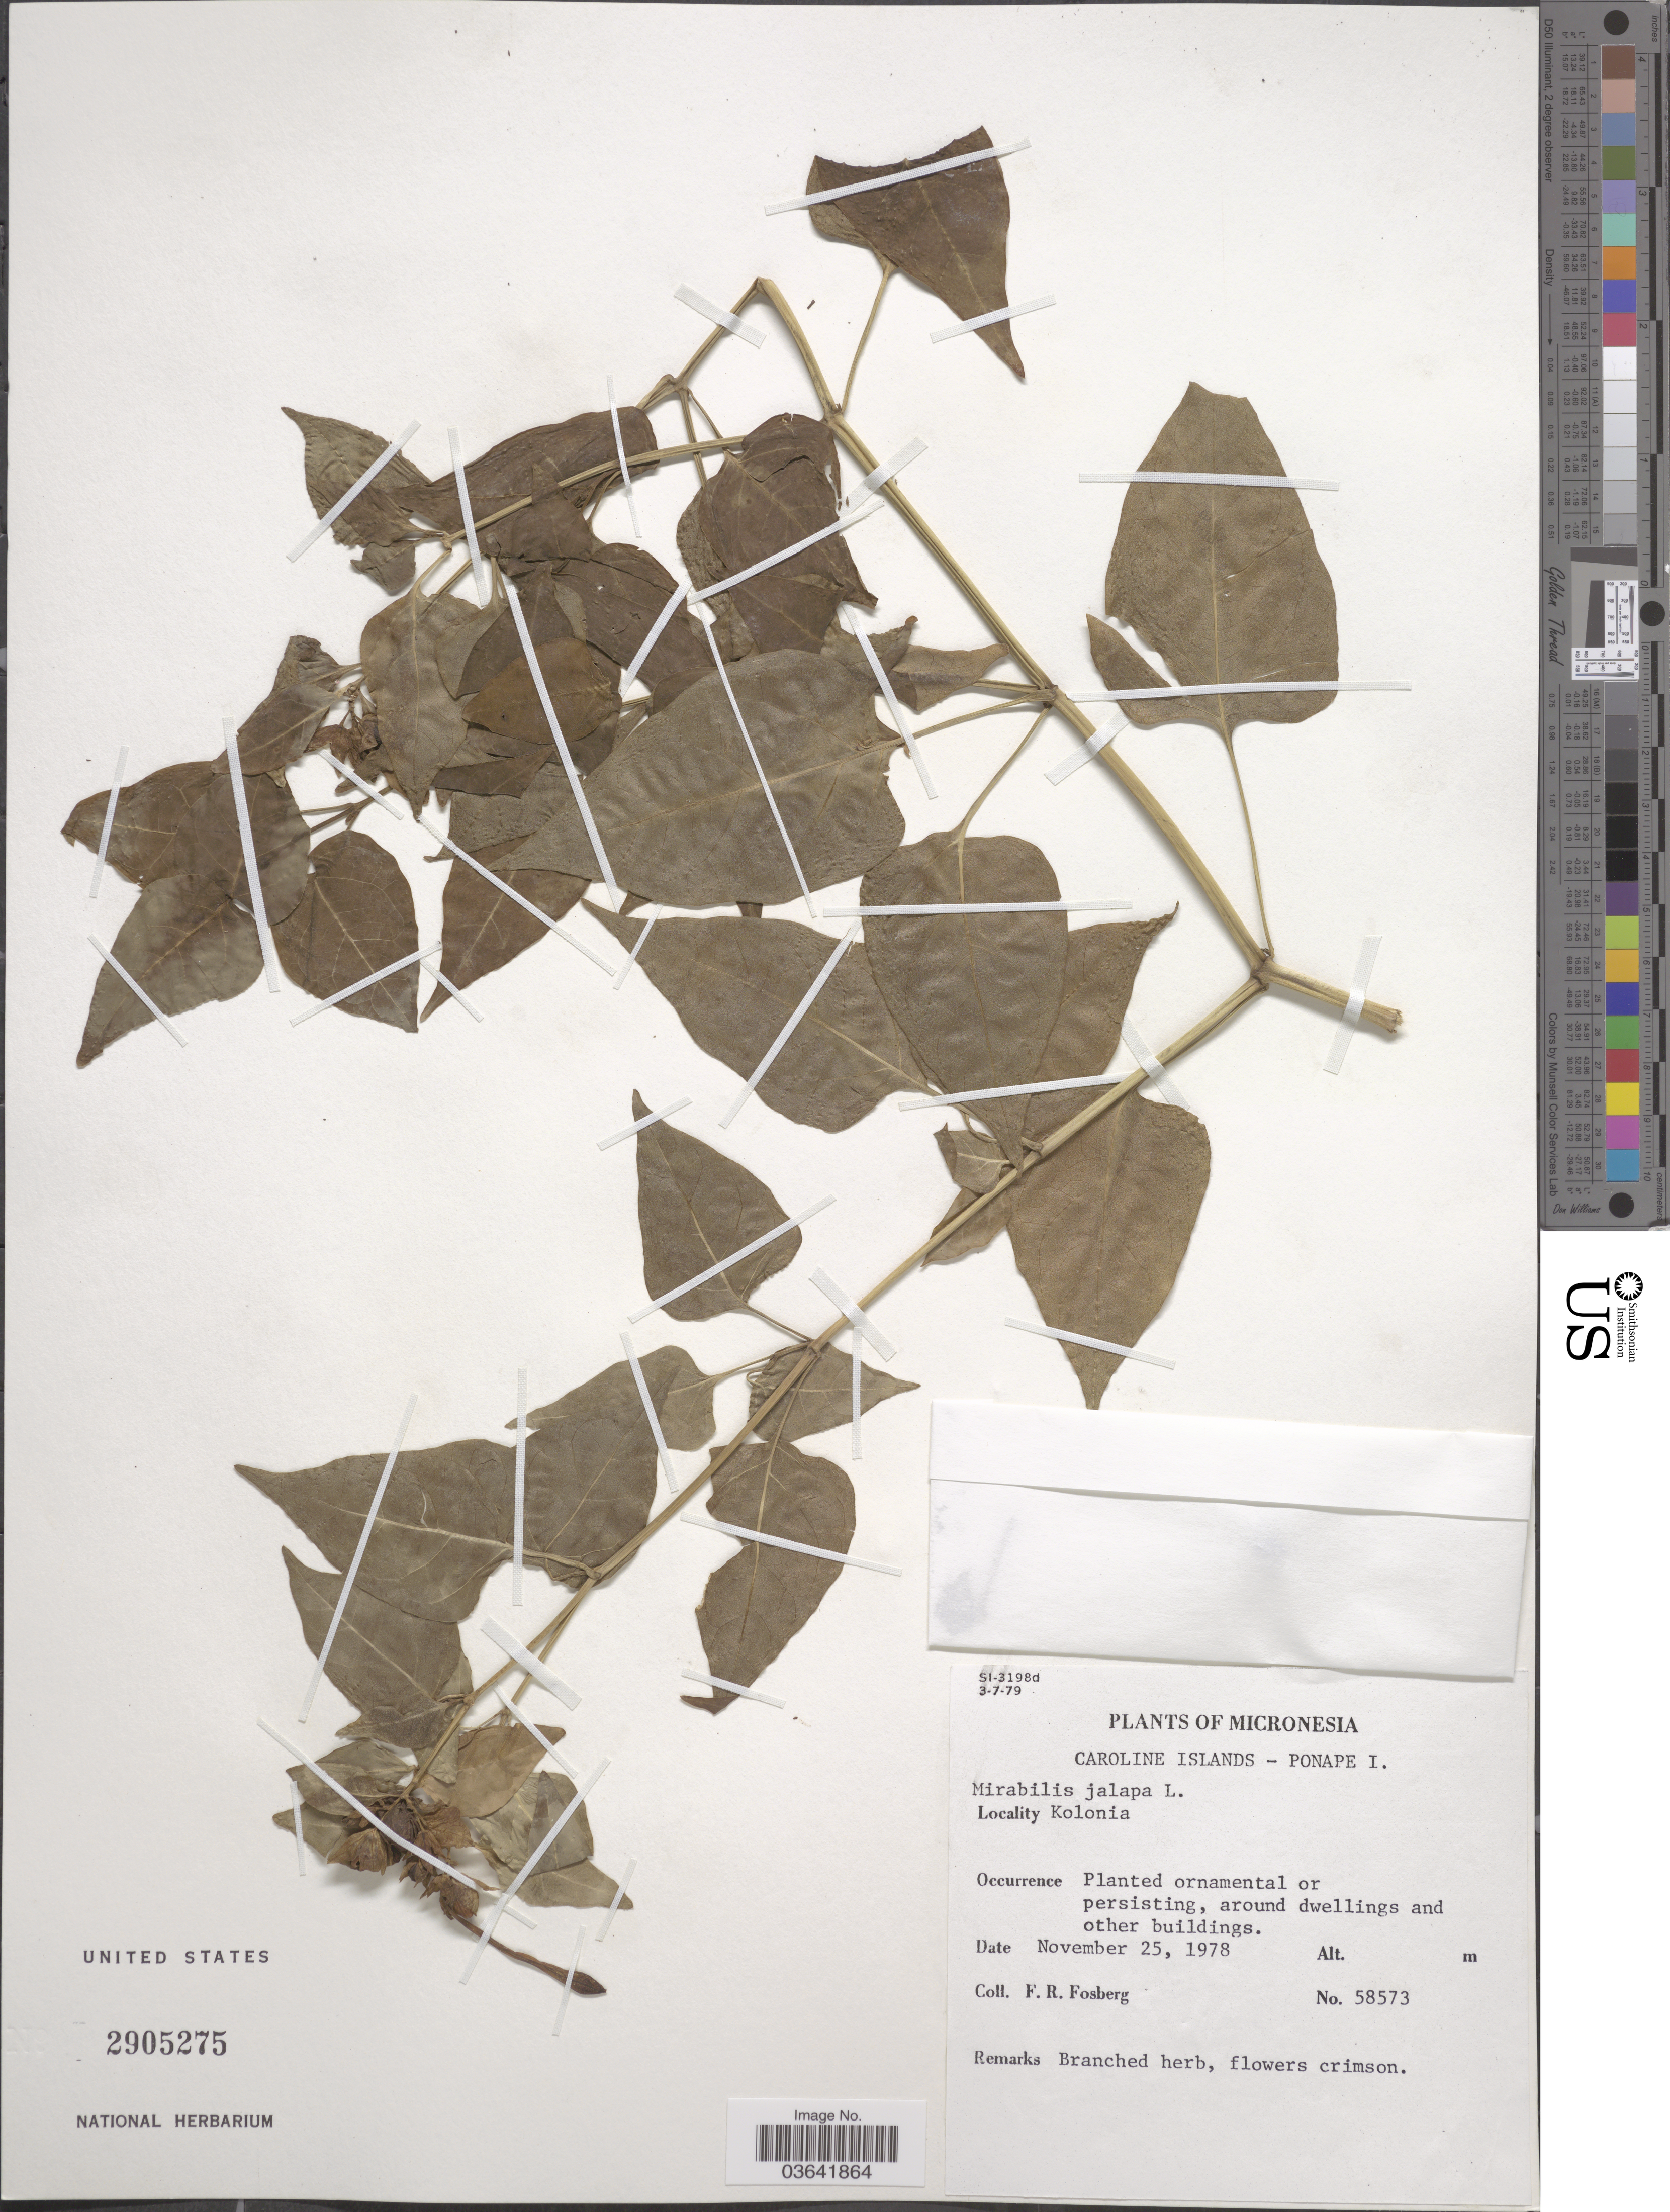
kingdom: Plantae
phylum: Tracheophyta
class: Magnoliopsida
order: Caryophyllales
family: Nyctaginaceae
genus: Mirabilis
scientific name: Mirabilis jalapa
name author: L.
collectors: F. R. Fosberg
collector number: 58573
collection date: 1978-11-25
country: Micronesia, Federated States of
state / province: Pohnpei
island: Pohnpei [Ponape]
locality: Micronesia. Caroline Islands-Ponape I. Kolonia.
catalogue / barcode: US 2905275